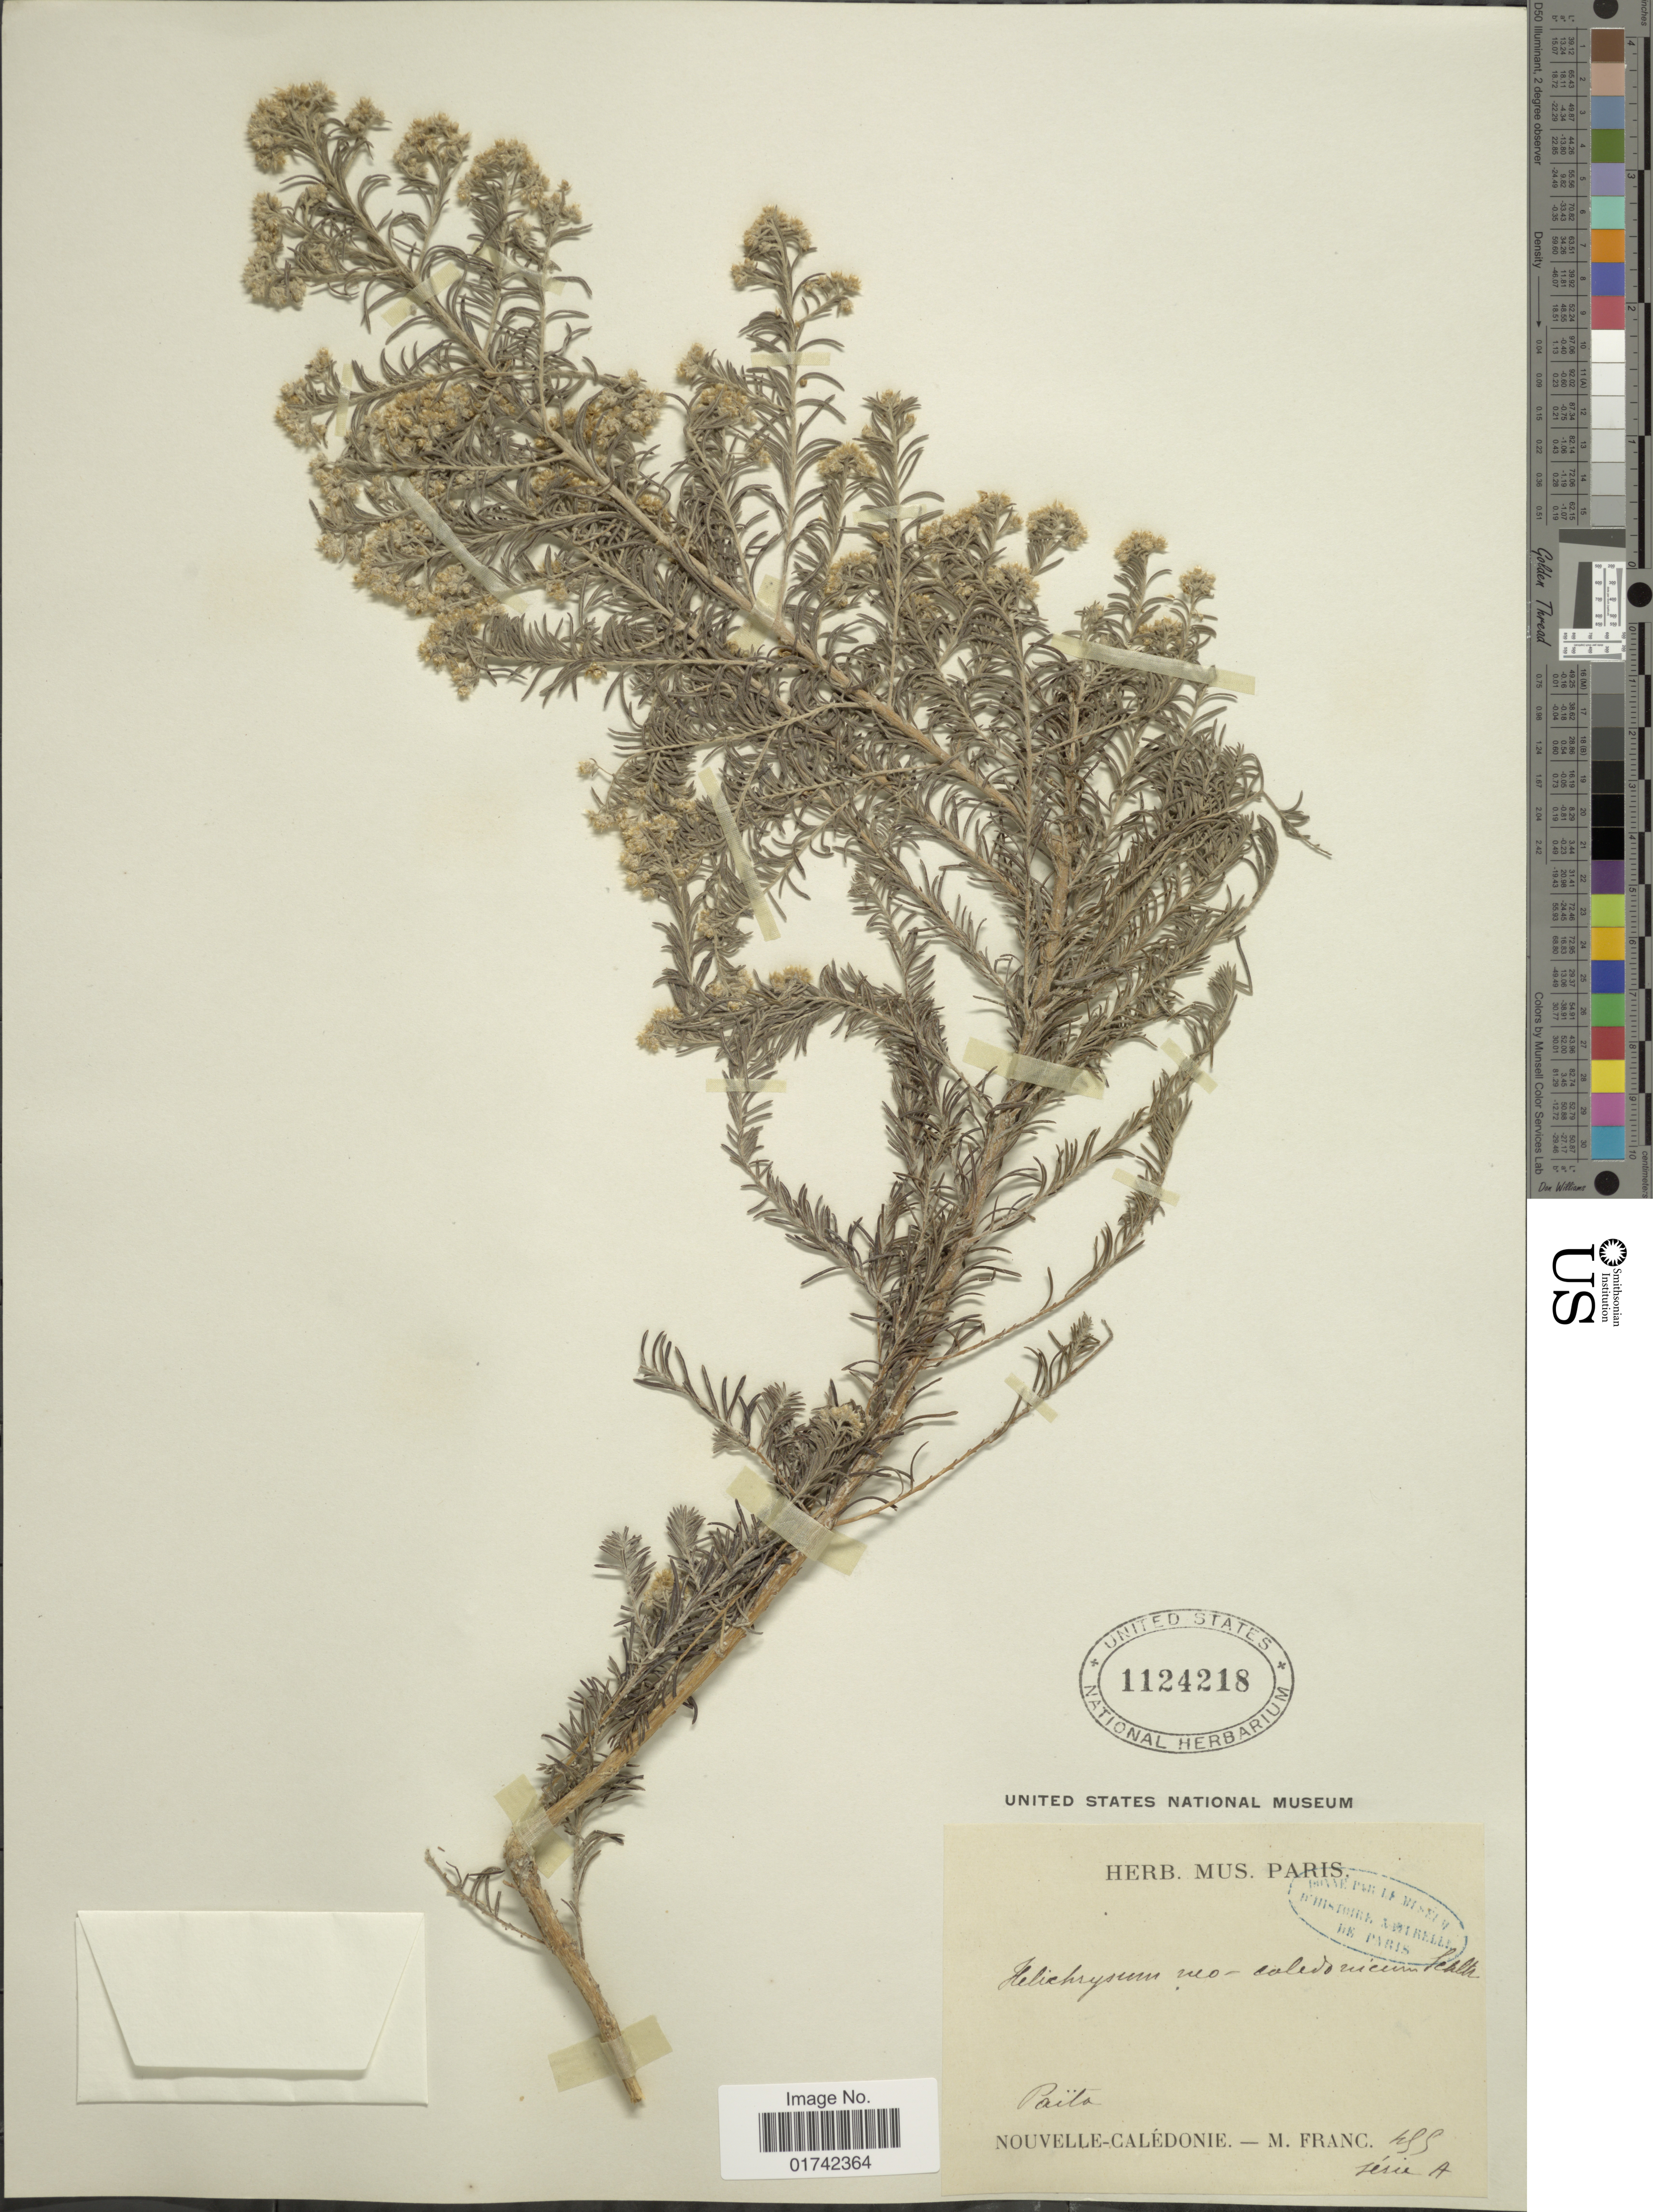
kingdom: Plantae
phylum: Tracheophyta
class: Magnoliopsida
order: Asterales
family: Asteraceae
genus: Helichrysum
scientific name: Helichrysum neocaledonicum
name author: Schltr.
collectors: M. Franc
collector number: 455*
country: New Caledonia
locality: Paita, Nouvelle-Caledonie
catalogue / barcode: US 1124218